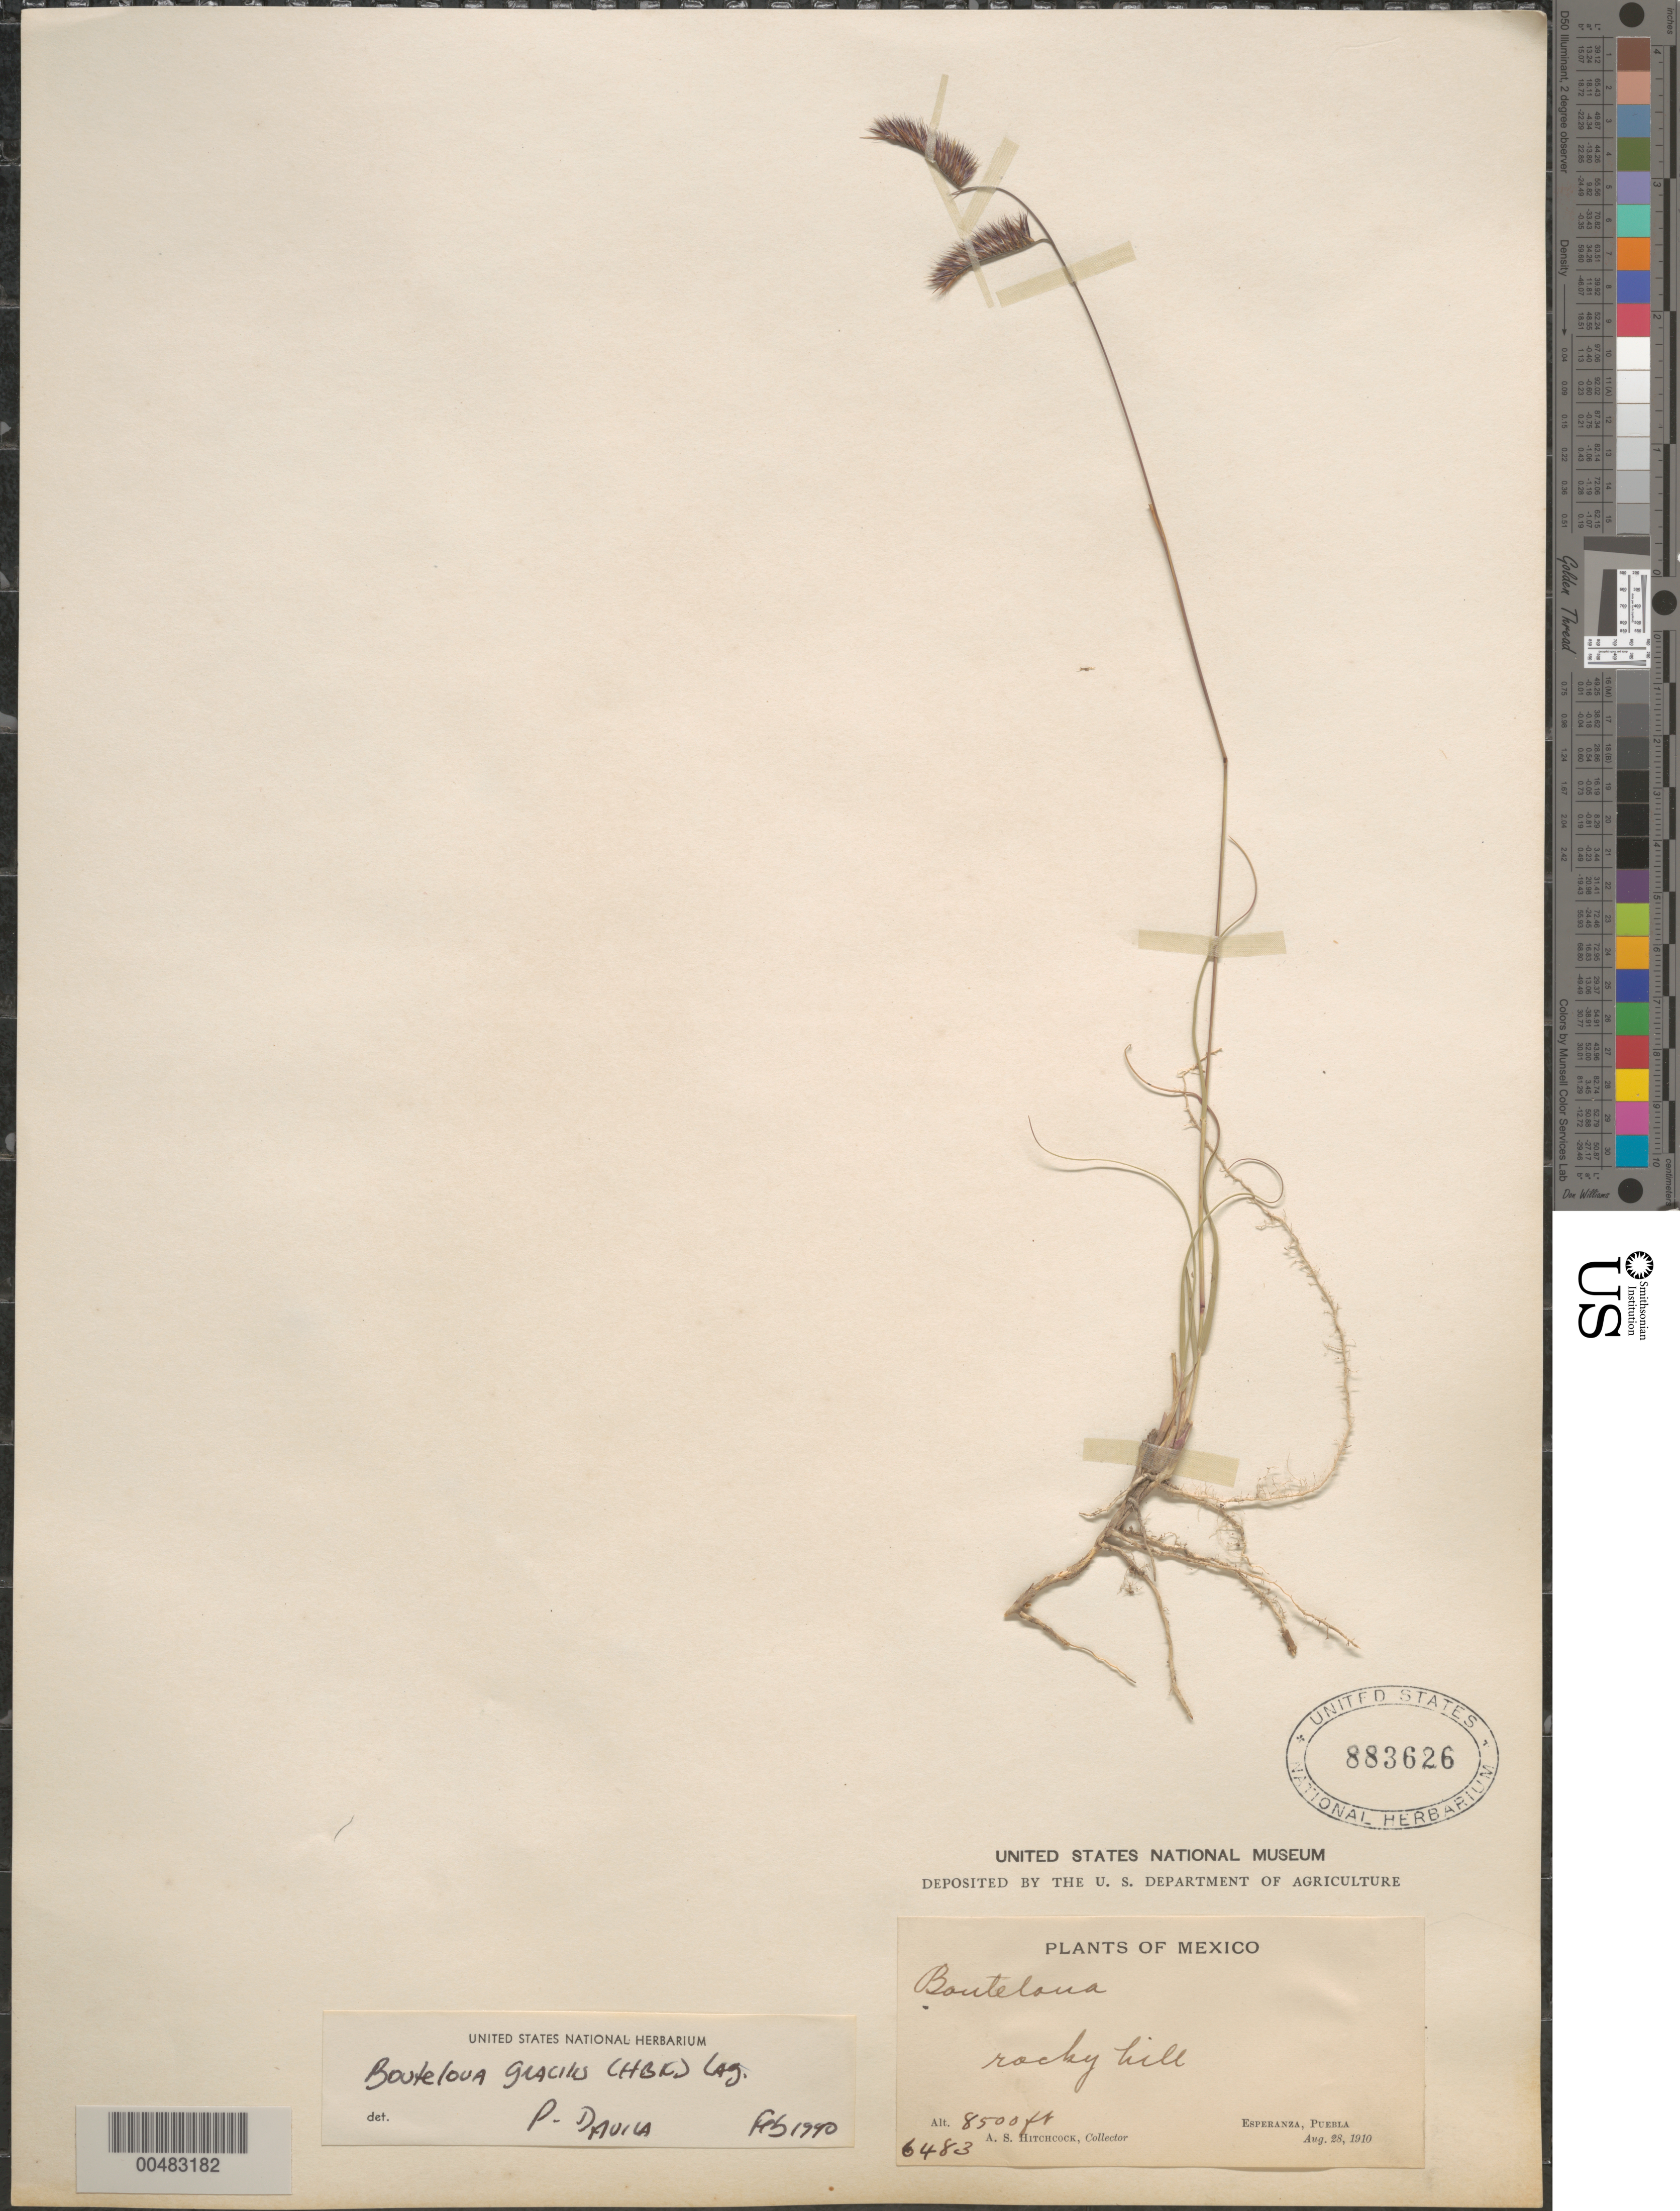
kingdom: Plantae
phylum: Tracheophyta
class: Liliopsida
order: Poales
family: Poaceae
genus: Bouteloua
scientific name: Bouteloua gracilis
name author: (Kunth) Lag. ex Griffiths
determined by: Dávila, P. D.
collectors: A. S. Hitchcock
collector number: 6483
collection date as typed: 28 Aug 1910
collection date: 1910-08-28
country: Mexico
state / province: Puebla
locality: Esperanza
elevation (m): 2591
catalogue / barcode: US 883626